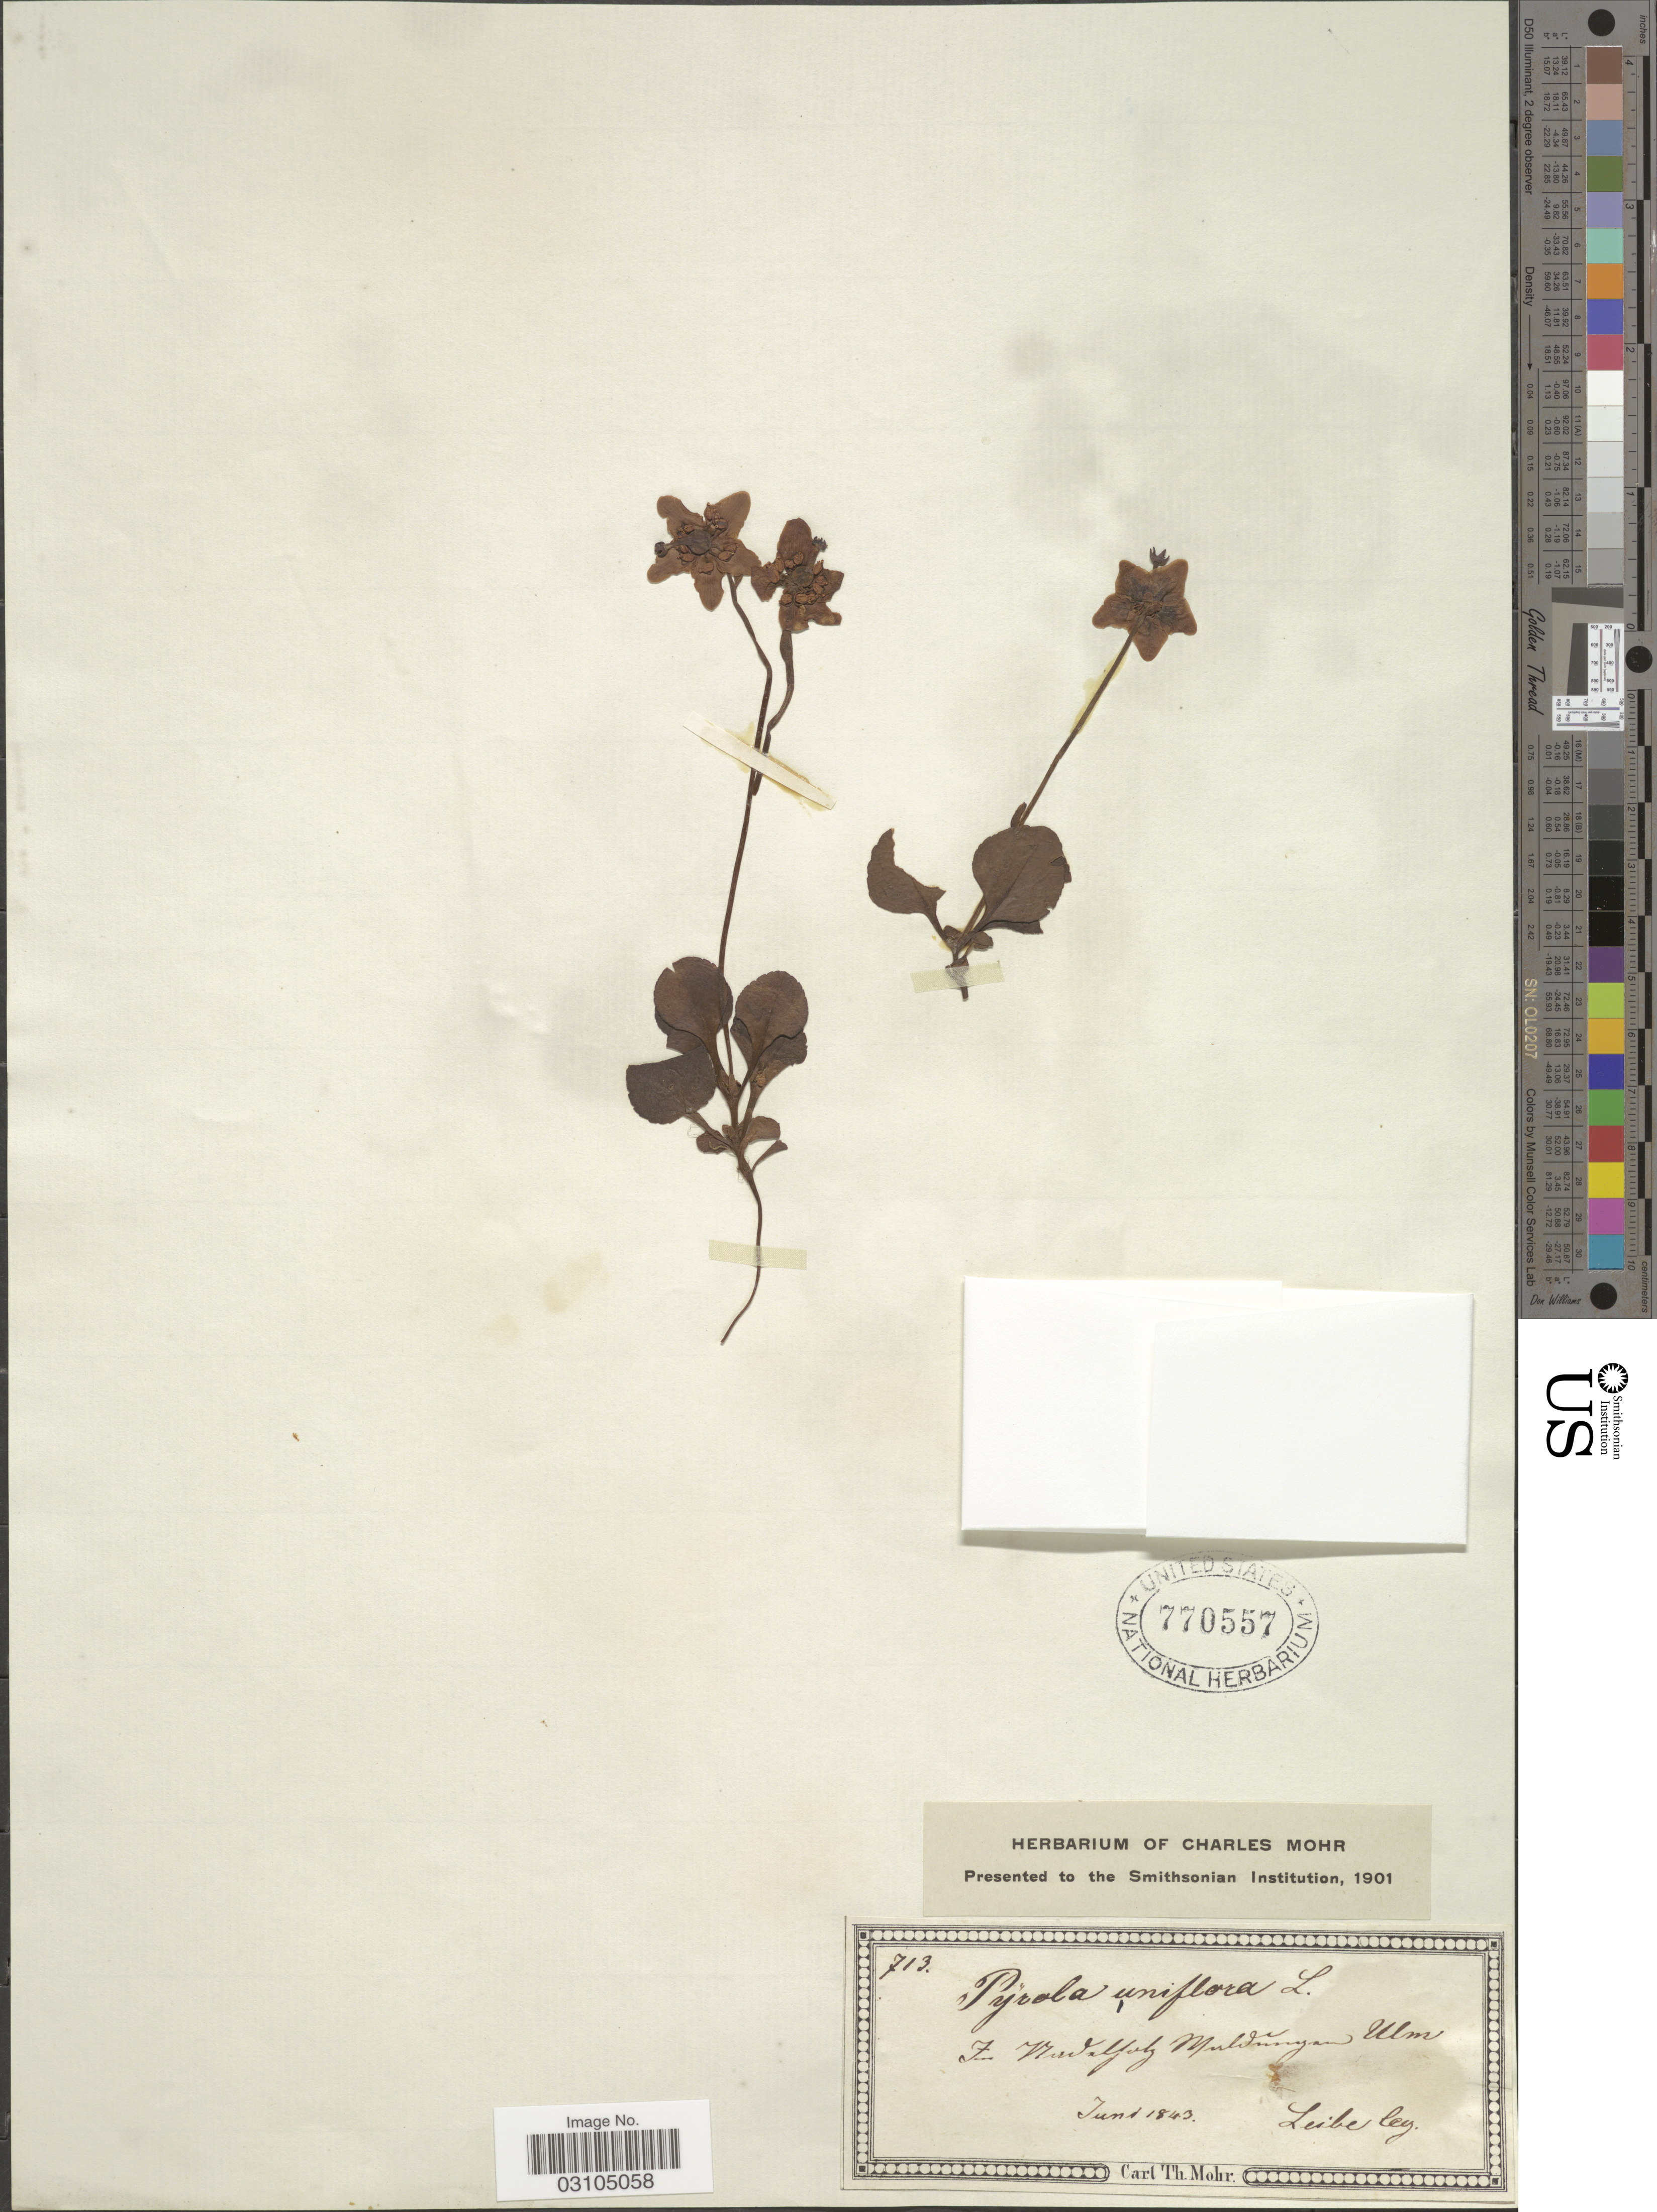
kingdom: Plantae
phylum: Tracheophyta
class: Magnoliopsida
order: Ericales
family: Ericaceae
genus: Moneses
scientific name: Moneses uniflora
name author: (L.) A. Gray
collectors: Leibe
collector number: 713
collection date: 1843-06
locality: In Nudalfalz Muldinger Ulm. [interpreted]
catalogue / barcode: US 770557